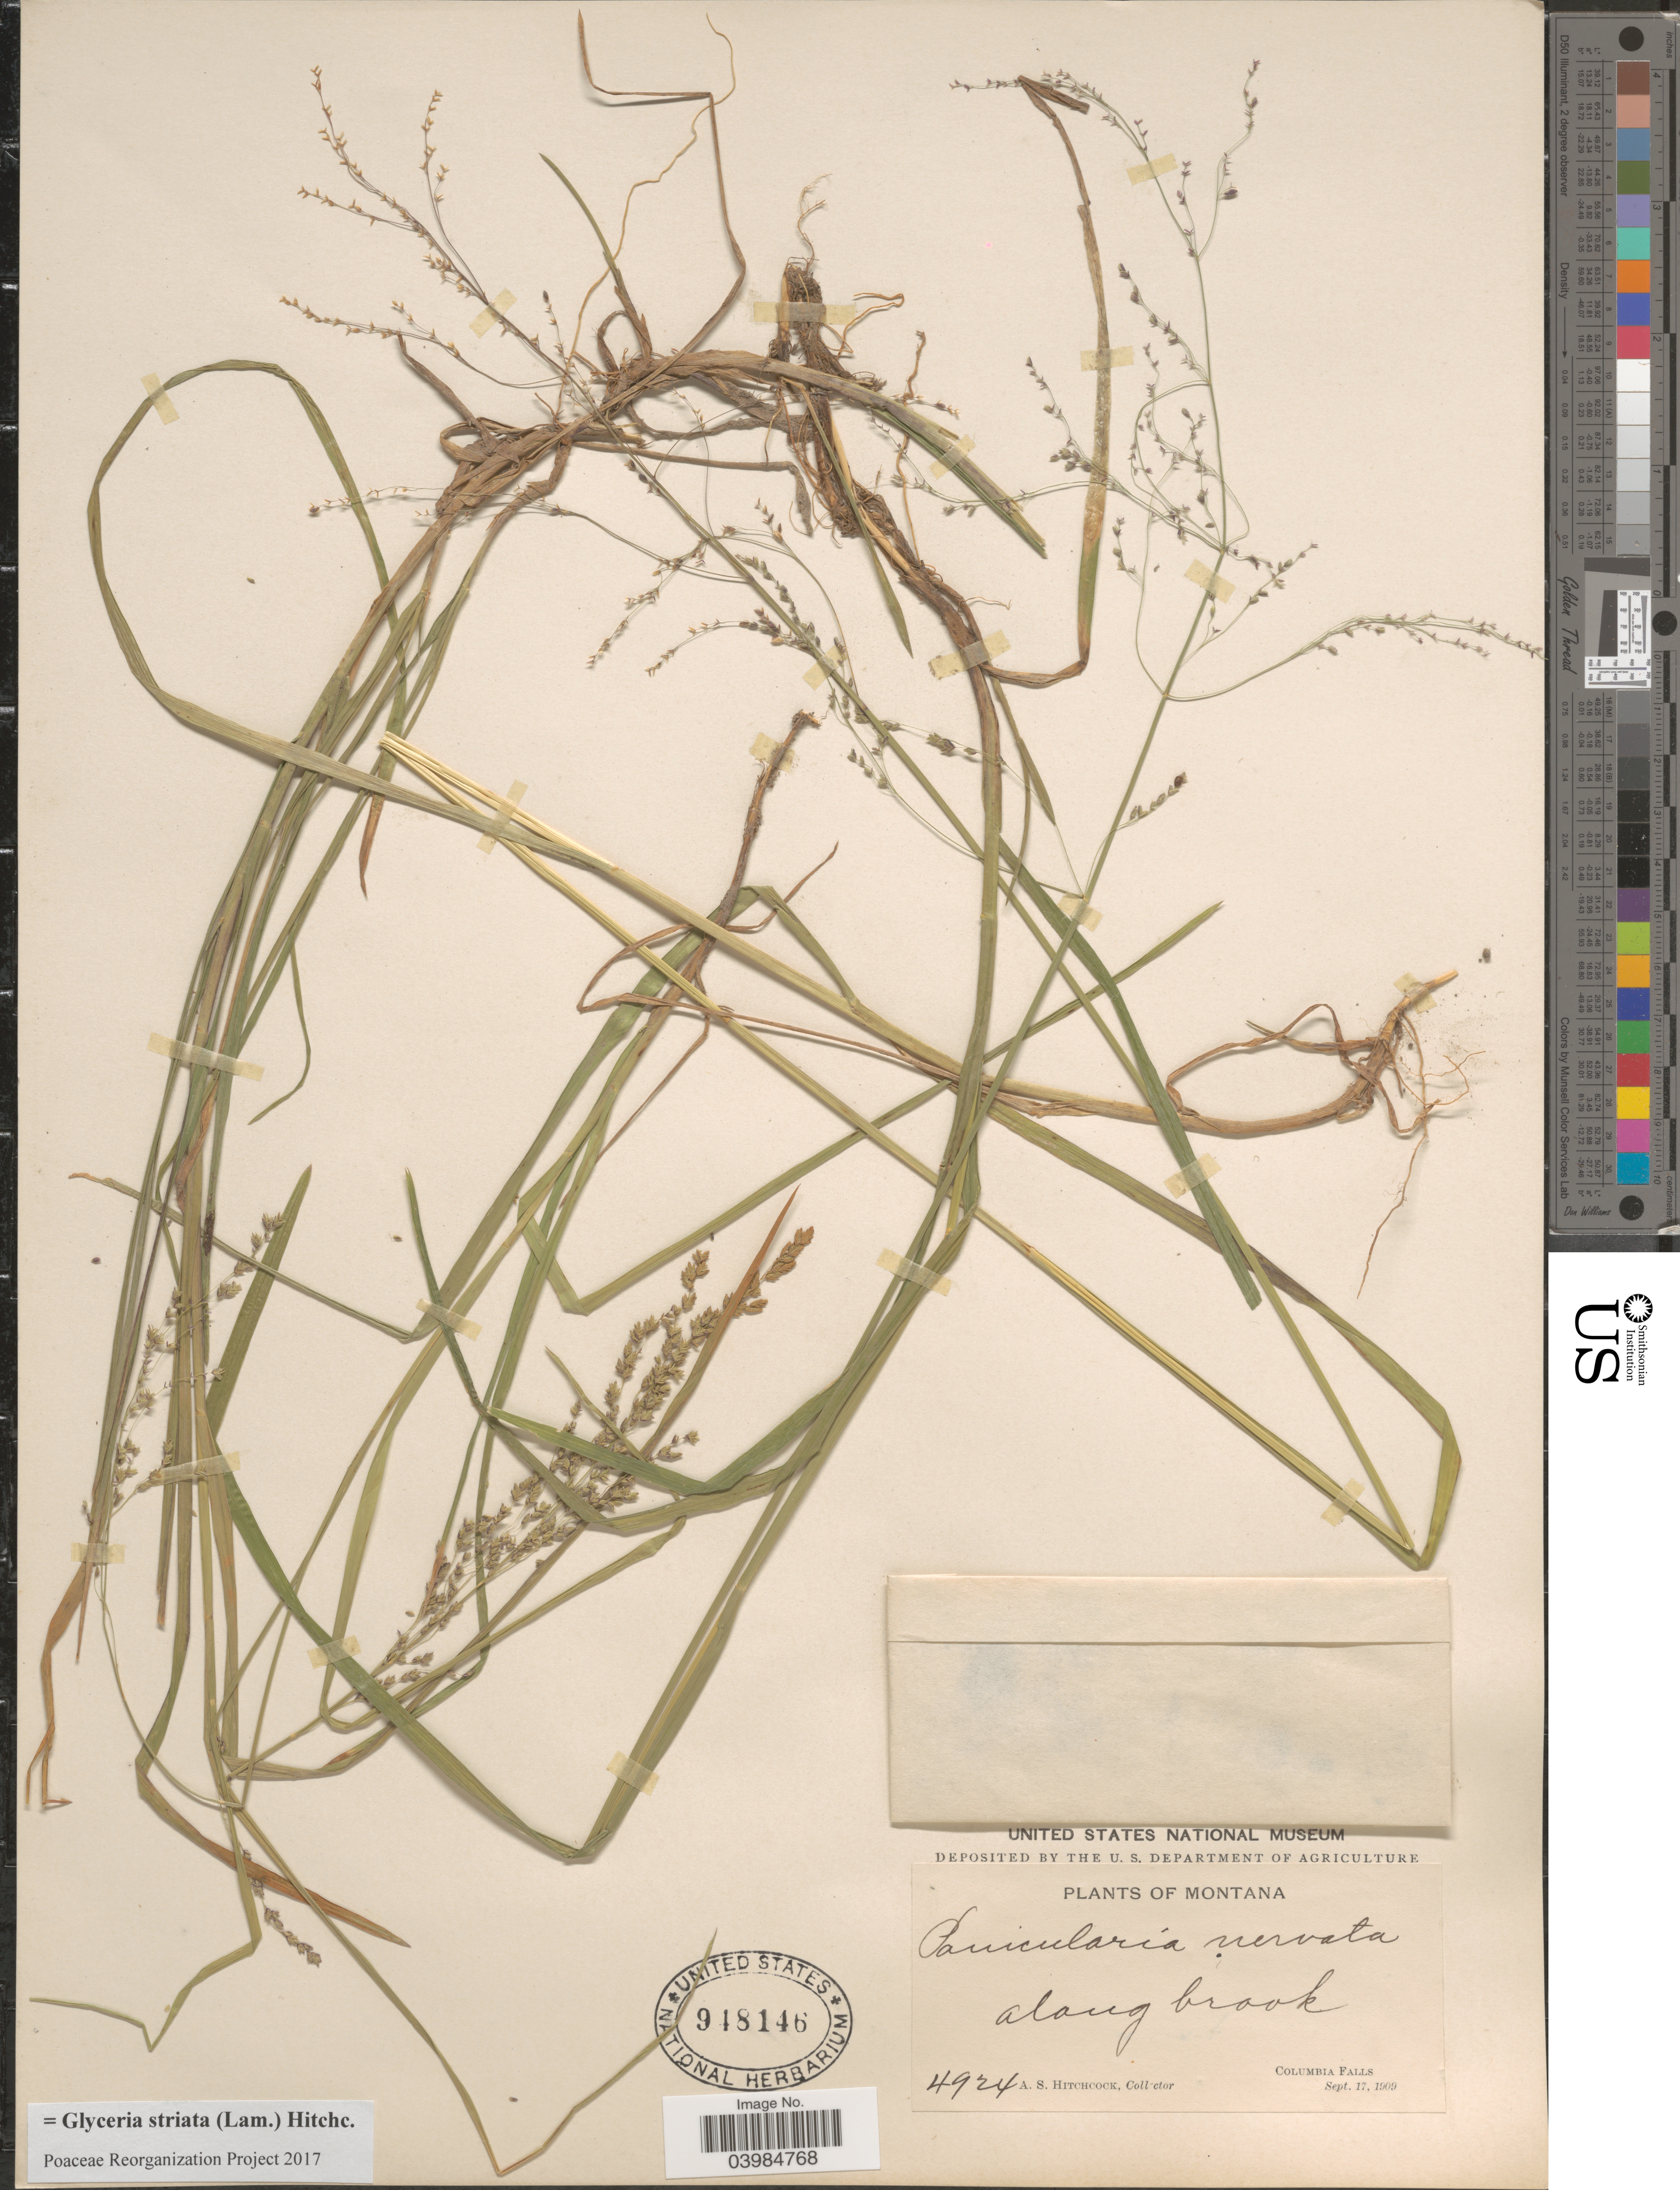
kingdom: Plantae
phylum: Tracheophyta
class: Liliopsida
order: Poales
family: Poaceae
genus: Glyceria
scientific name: Glyceria striata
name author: (Lam.) Hitchc.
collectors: A. S. Hitchcock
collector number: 4924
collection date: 1909-09-17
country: United States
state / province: Montana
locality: Along brook. Columbia Falls.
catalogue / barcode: US 948146